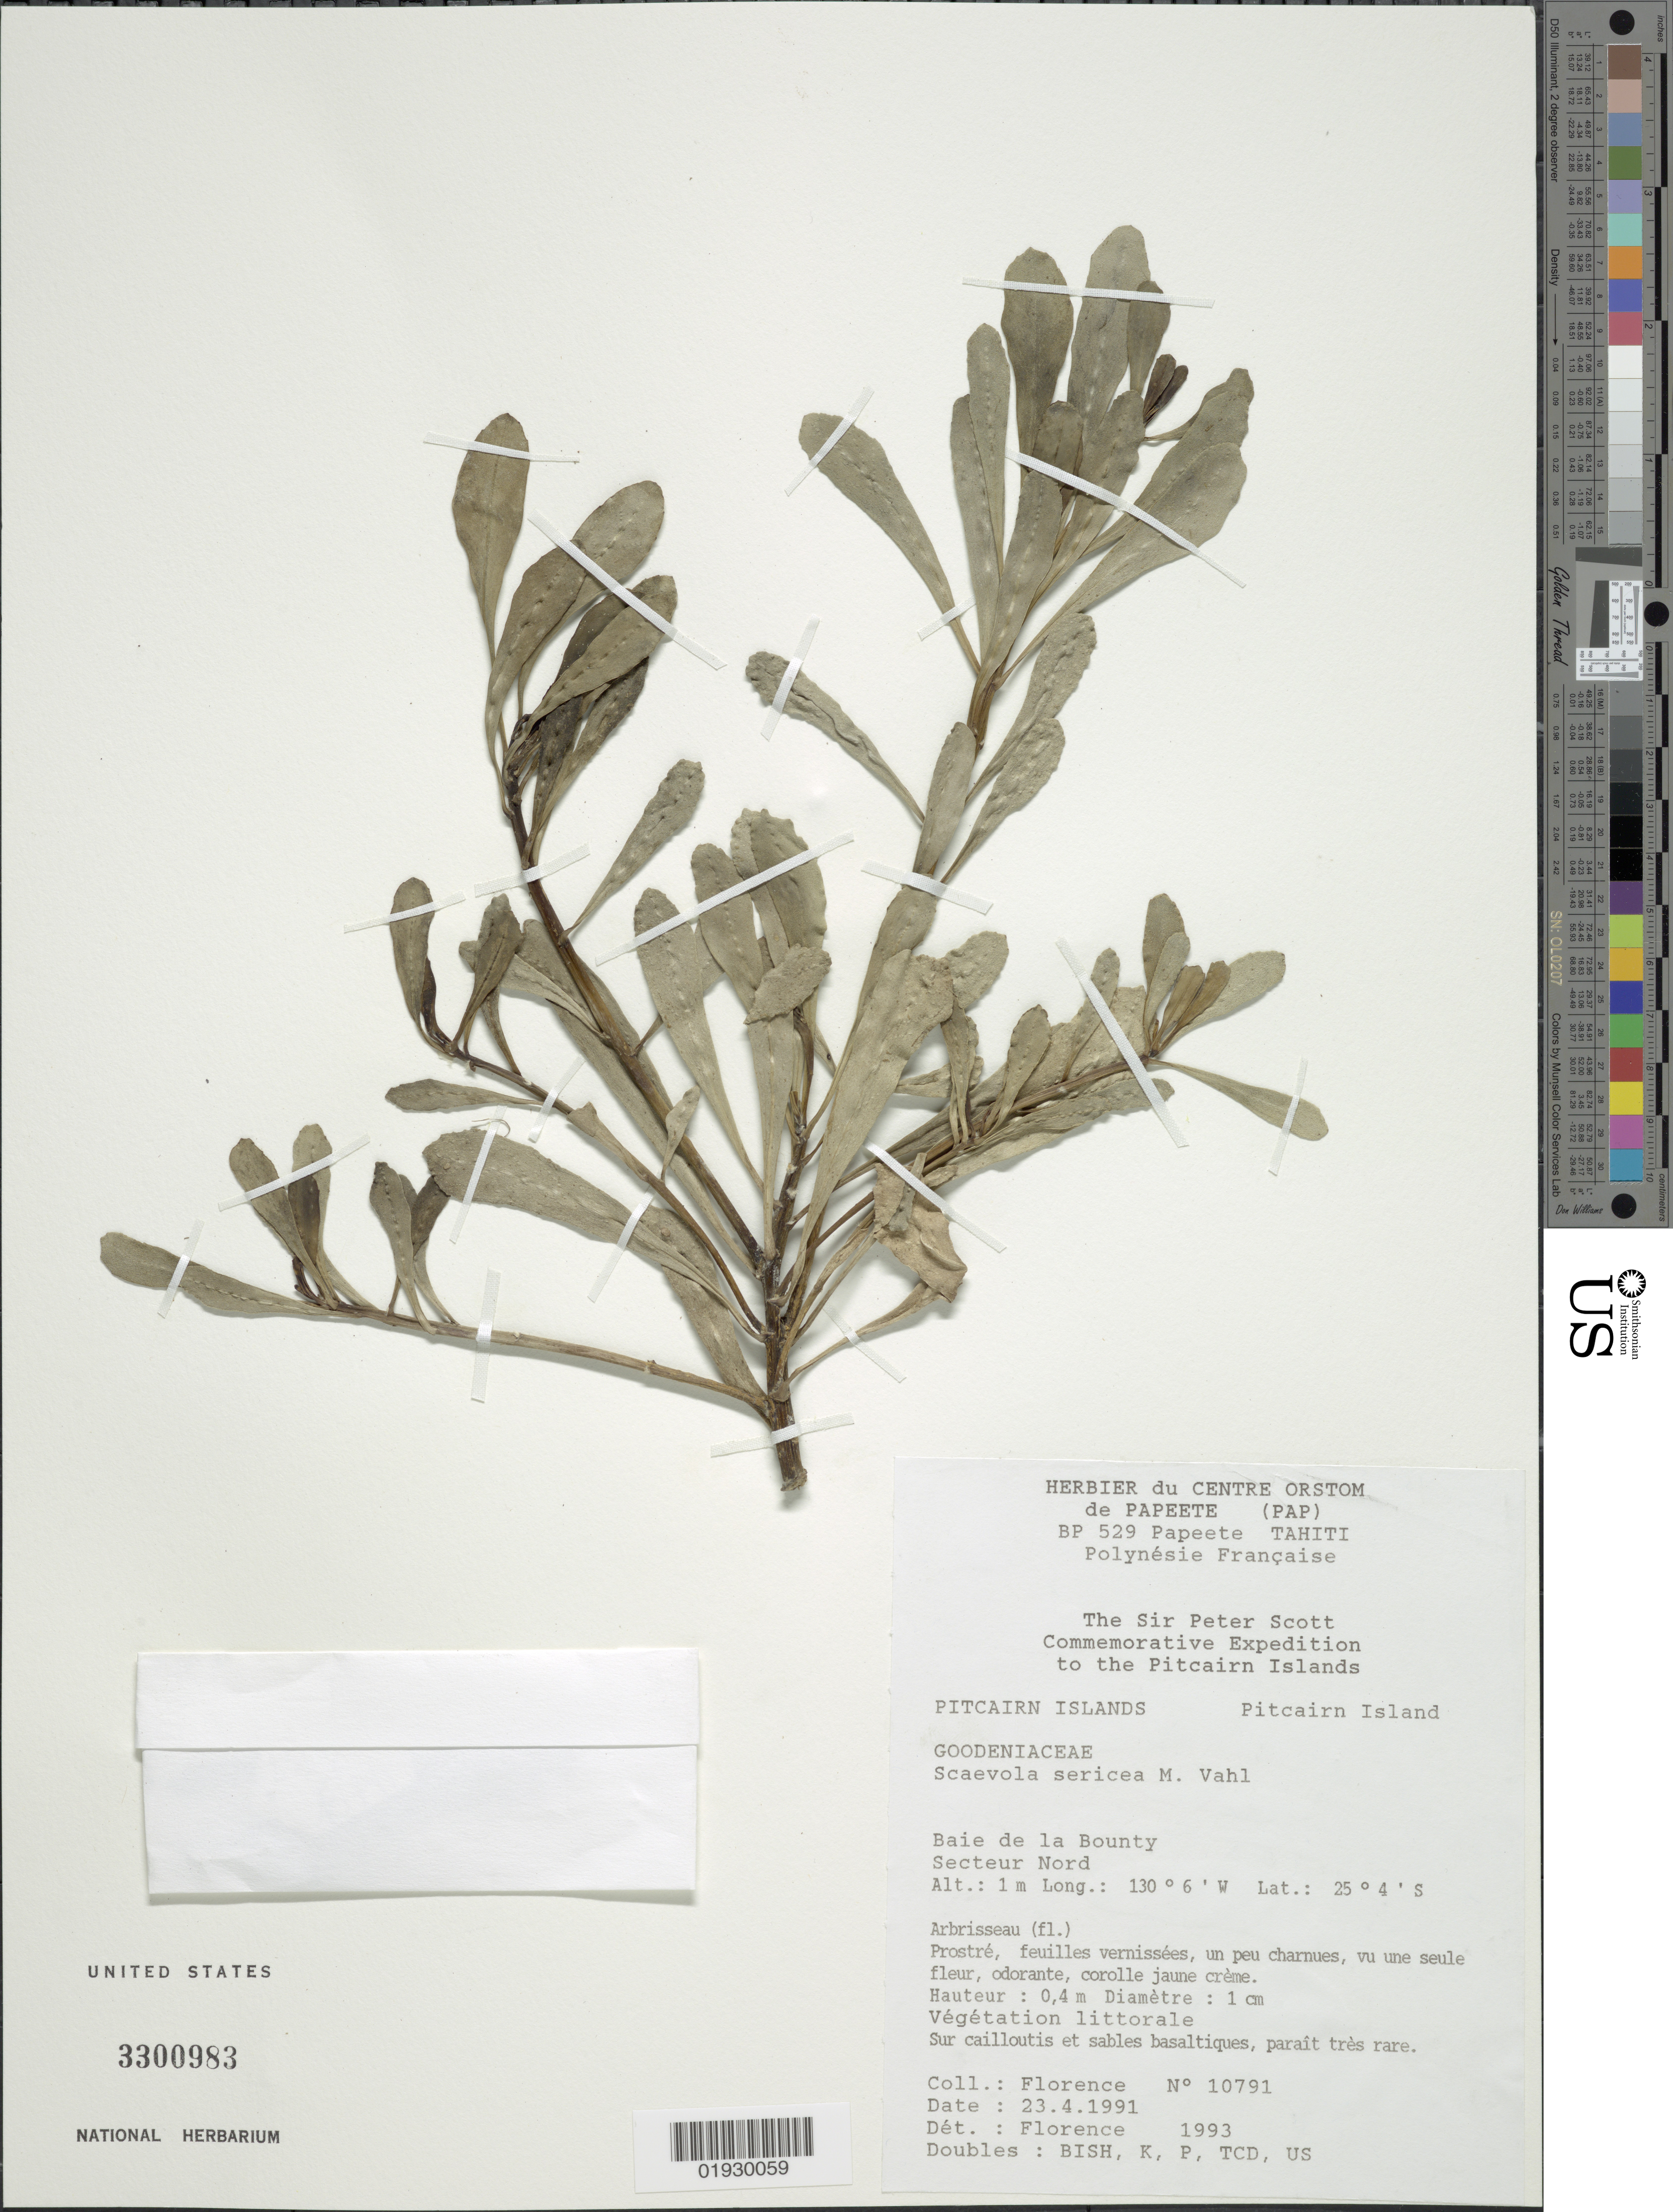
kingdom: Plantae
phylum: Tracheophyta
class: Magnoliopsida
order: Asterales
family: Goodeniaceae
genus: Scaevola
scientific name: Scaevola taccada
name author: (Gaertn.) Roxb.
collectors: -. Florence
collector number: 10791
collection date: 1991-04-23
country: Pitcairn Islands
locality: Pitcairn Island, Baie de la Bounty, Secteur Nord.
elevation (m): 1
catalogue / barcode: US 3300983